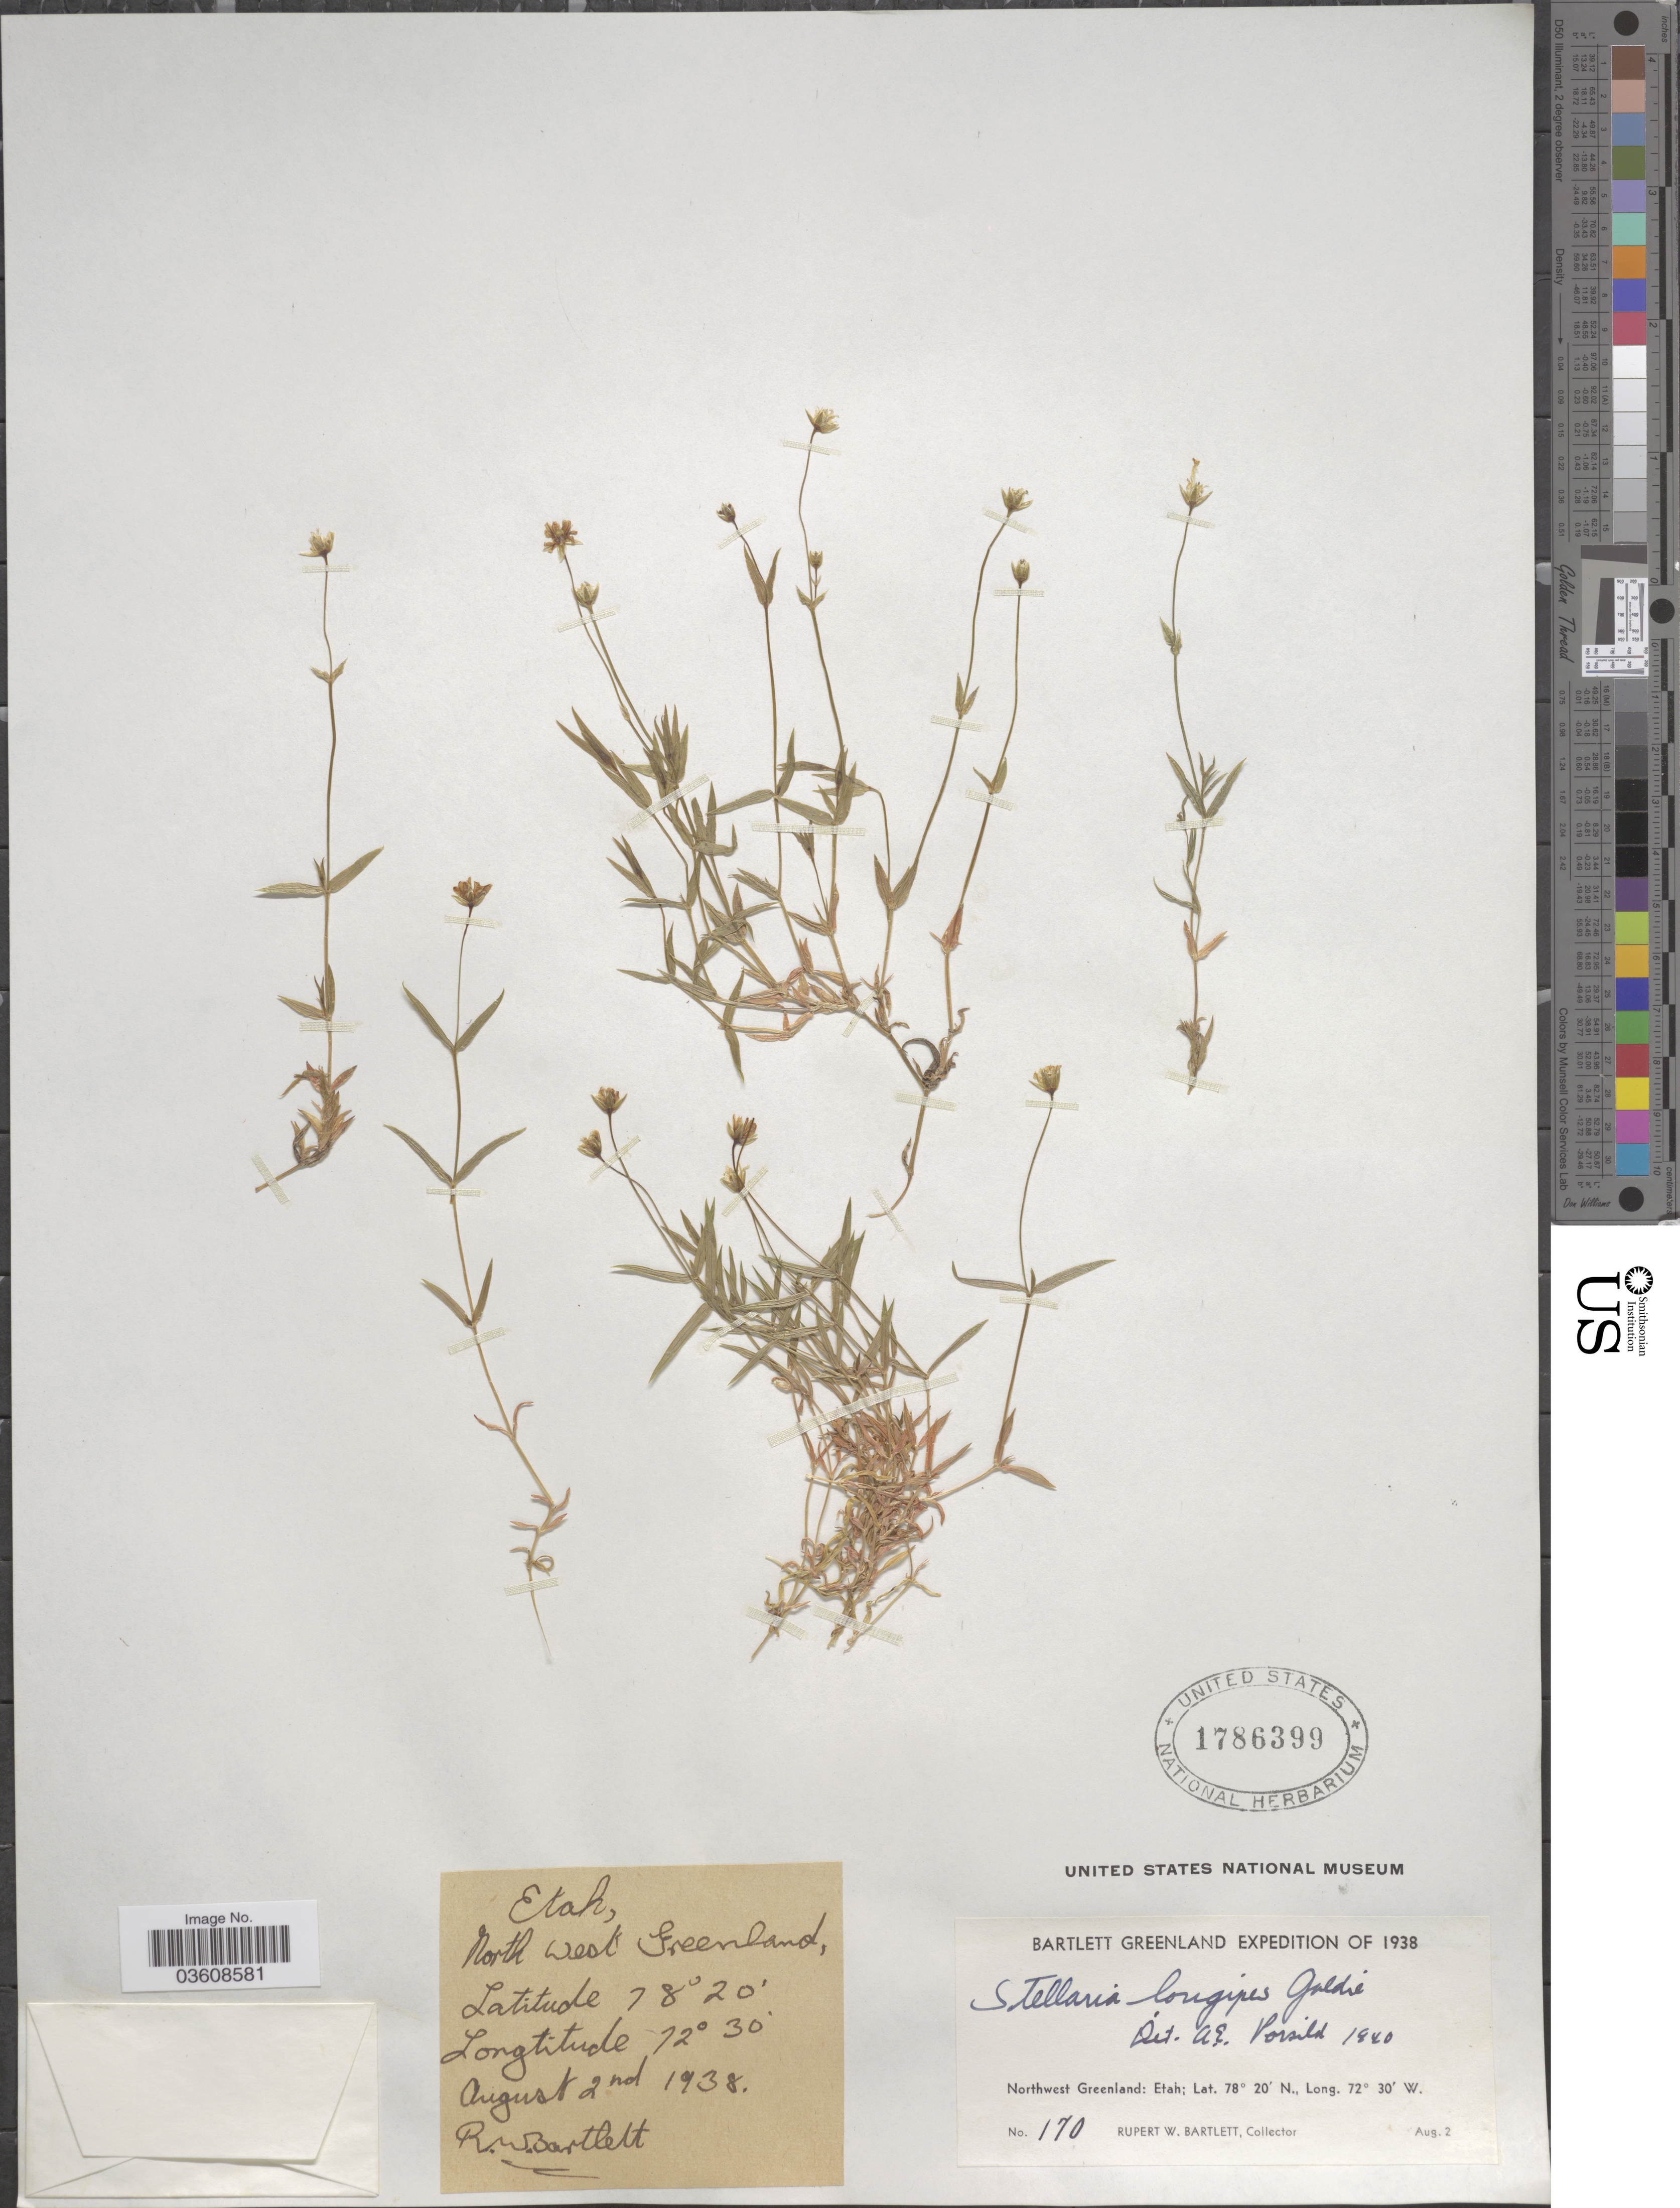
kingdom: Plantae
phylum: Tracheophyta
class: Magnoliopsida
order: Caryophyllales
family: Caryophyllaceae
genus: Stellaria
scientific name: Stellaria longipes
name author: Goldie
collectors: R. W. Bartlett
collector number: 170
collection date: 1938-08-02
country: Greenland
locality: Northwest Greenland: Etah.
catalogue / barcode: US 1786399